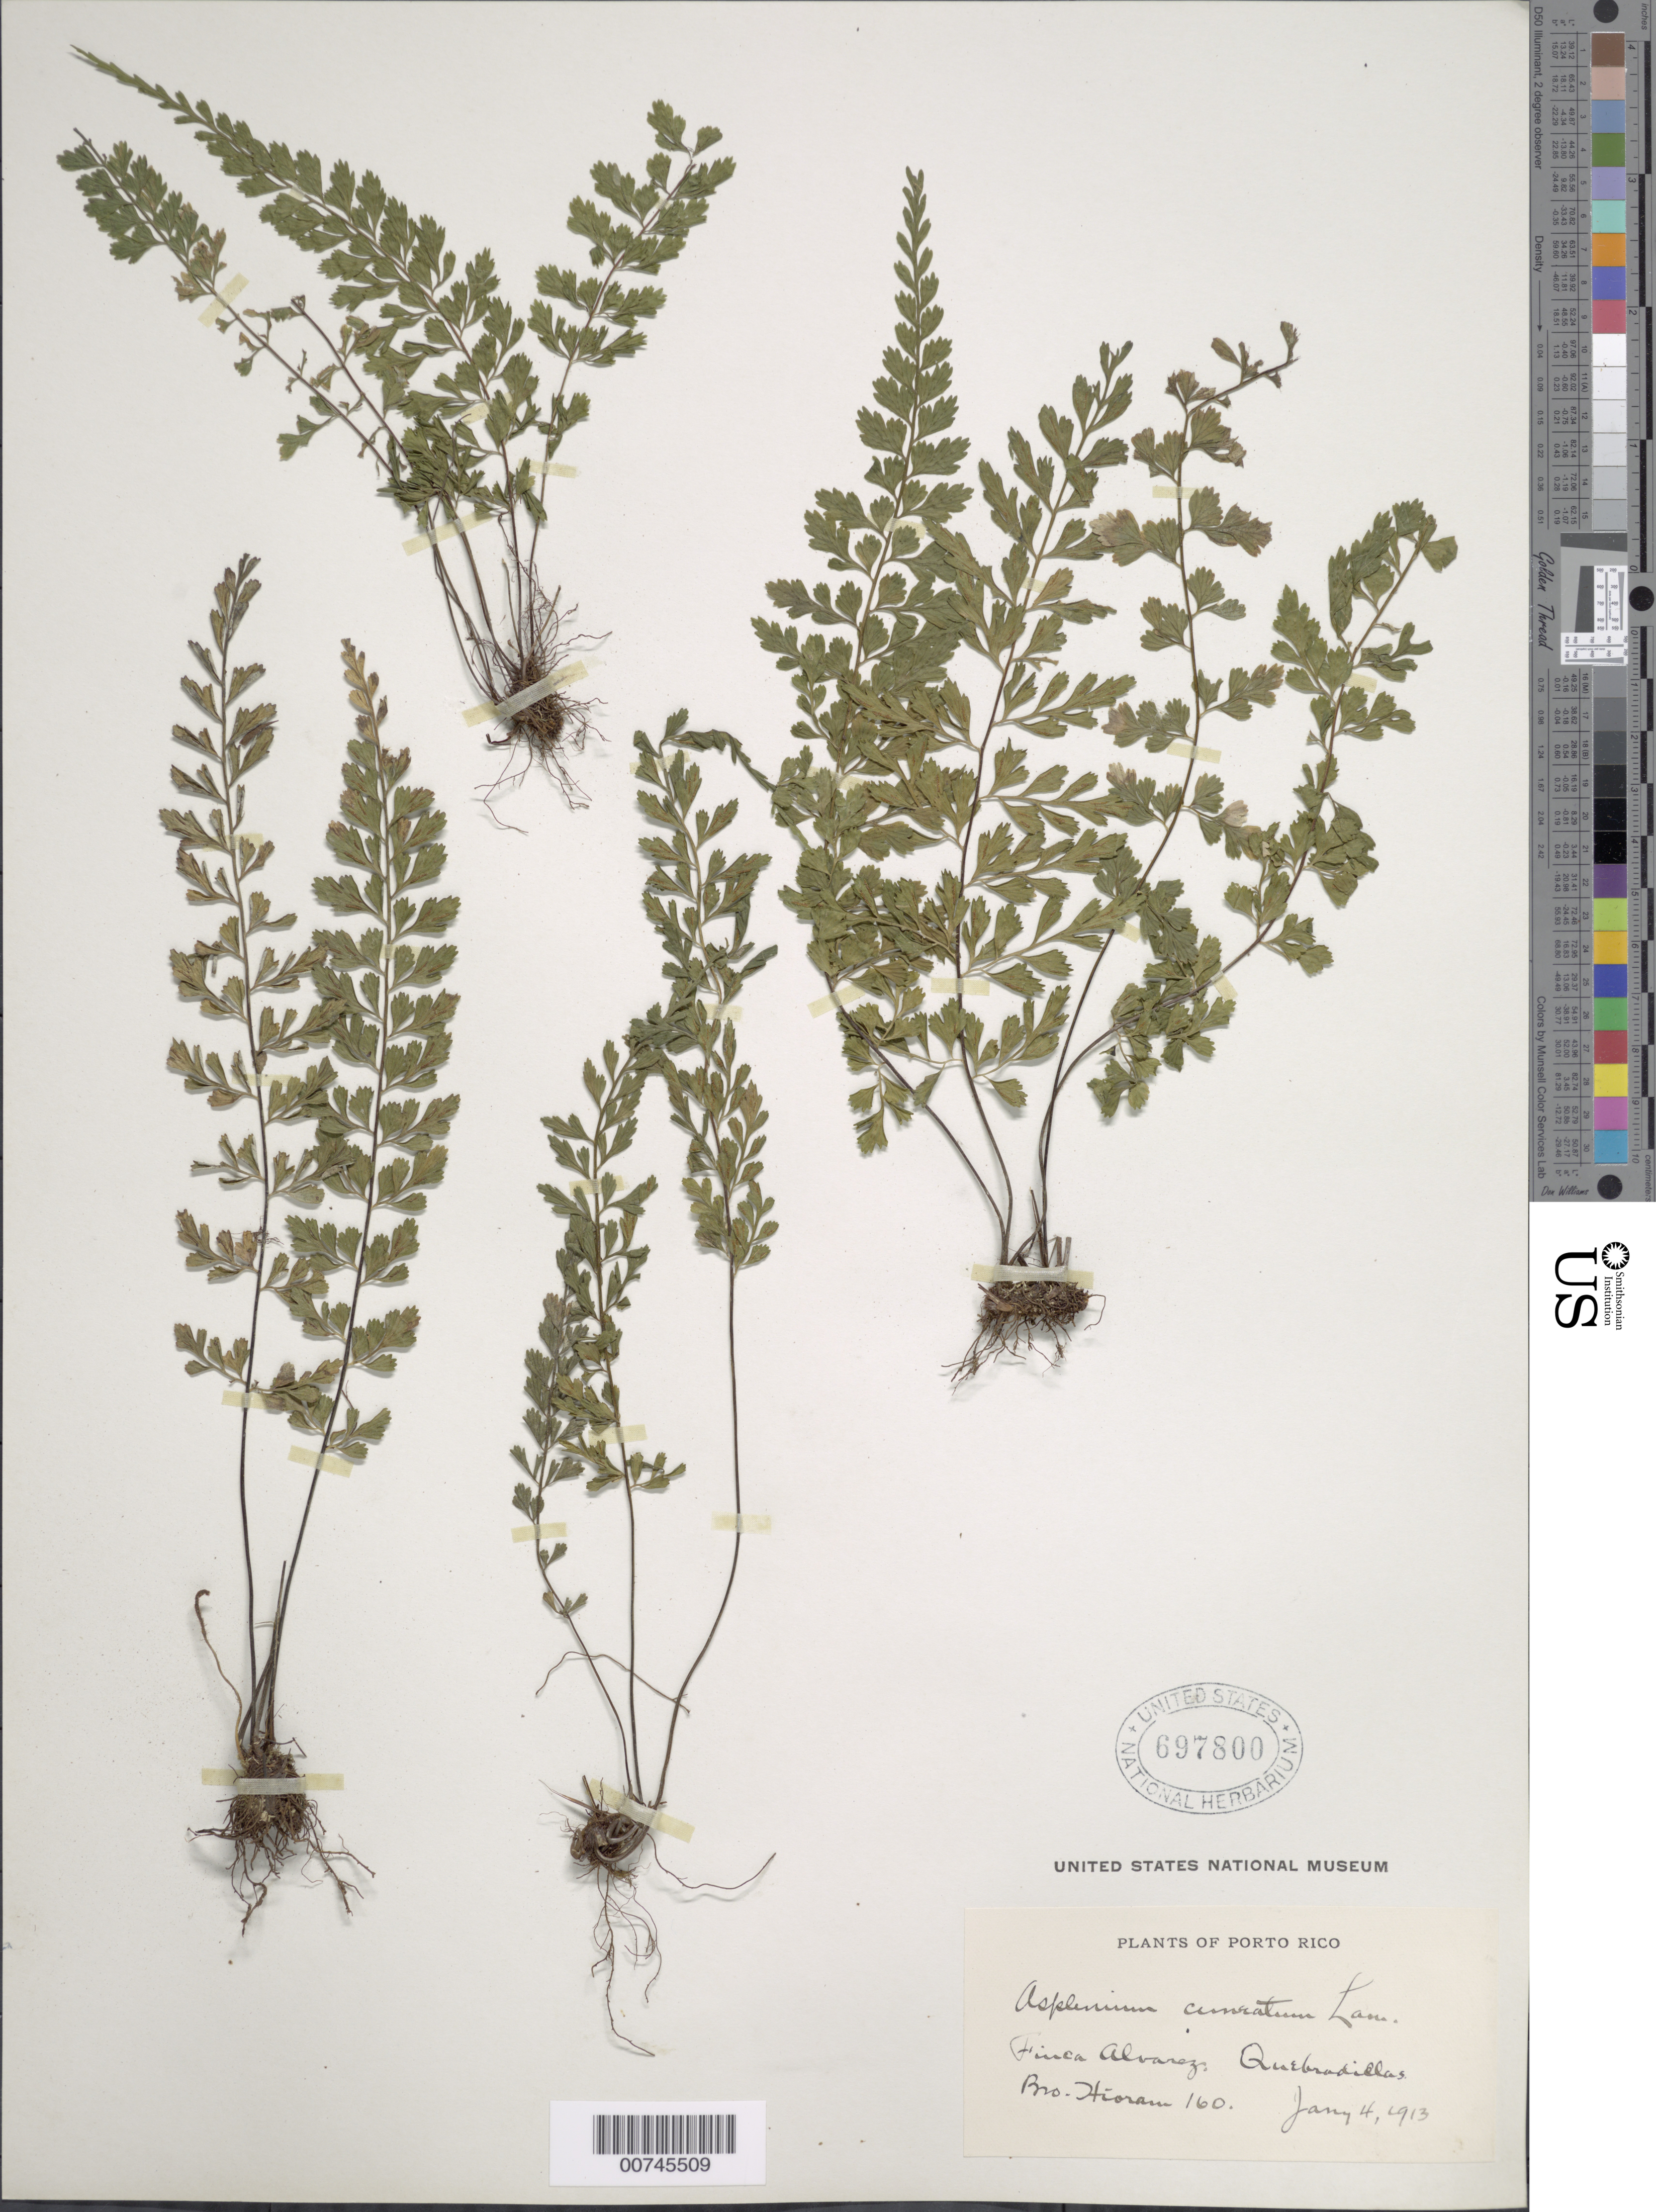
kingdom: Plantae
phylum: Tracheophyta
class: Polypodiopsida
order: Polypodiales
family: Aspleniaceae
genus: Asplenium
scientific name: Asplenium cuneatum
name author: Lam.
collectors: Bro. Hioram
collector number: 160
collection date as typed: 04 Jan 1913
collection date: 1913-01-04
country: Puerto Rico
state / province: Quebradillas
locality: Finca Alvarez, Quebradillas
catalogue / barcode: US 657800